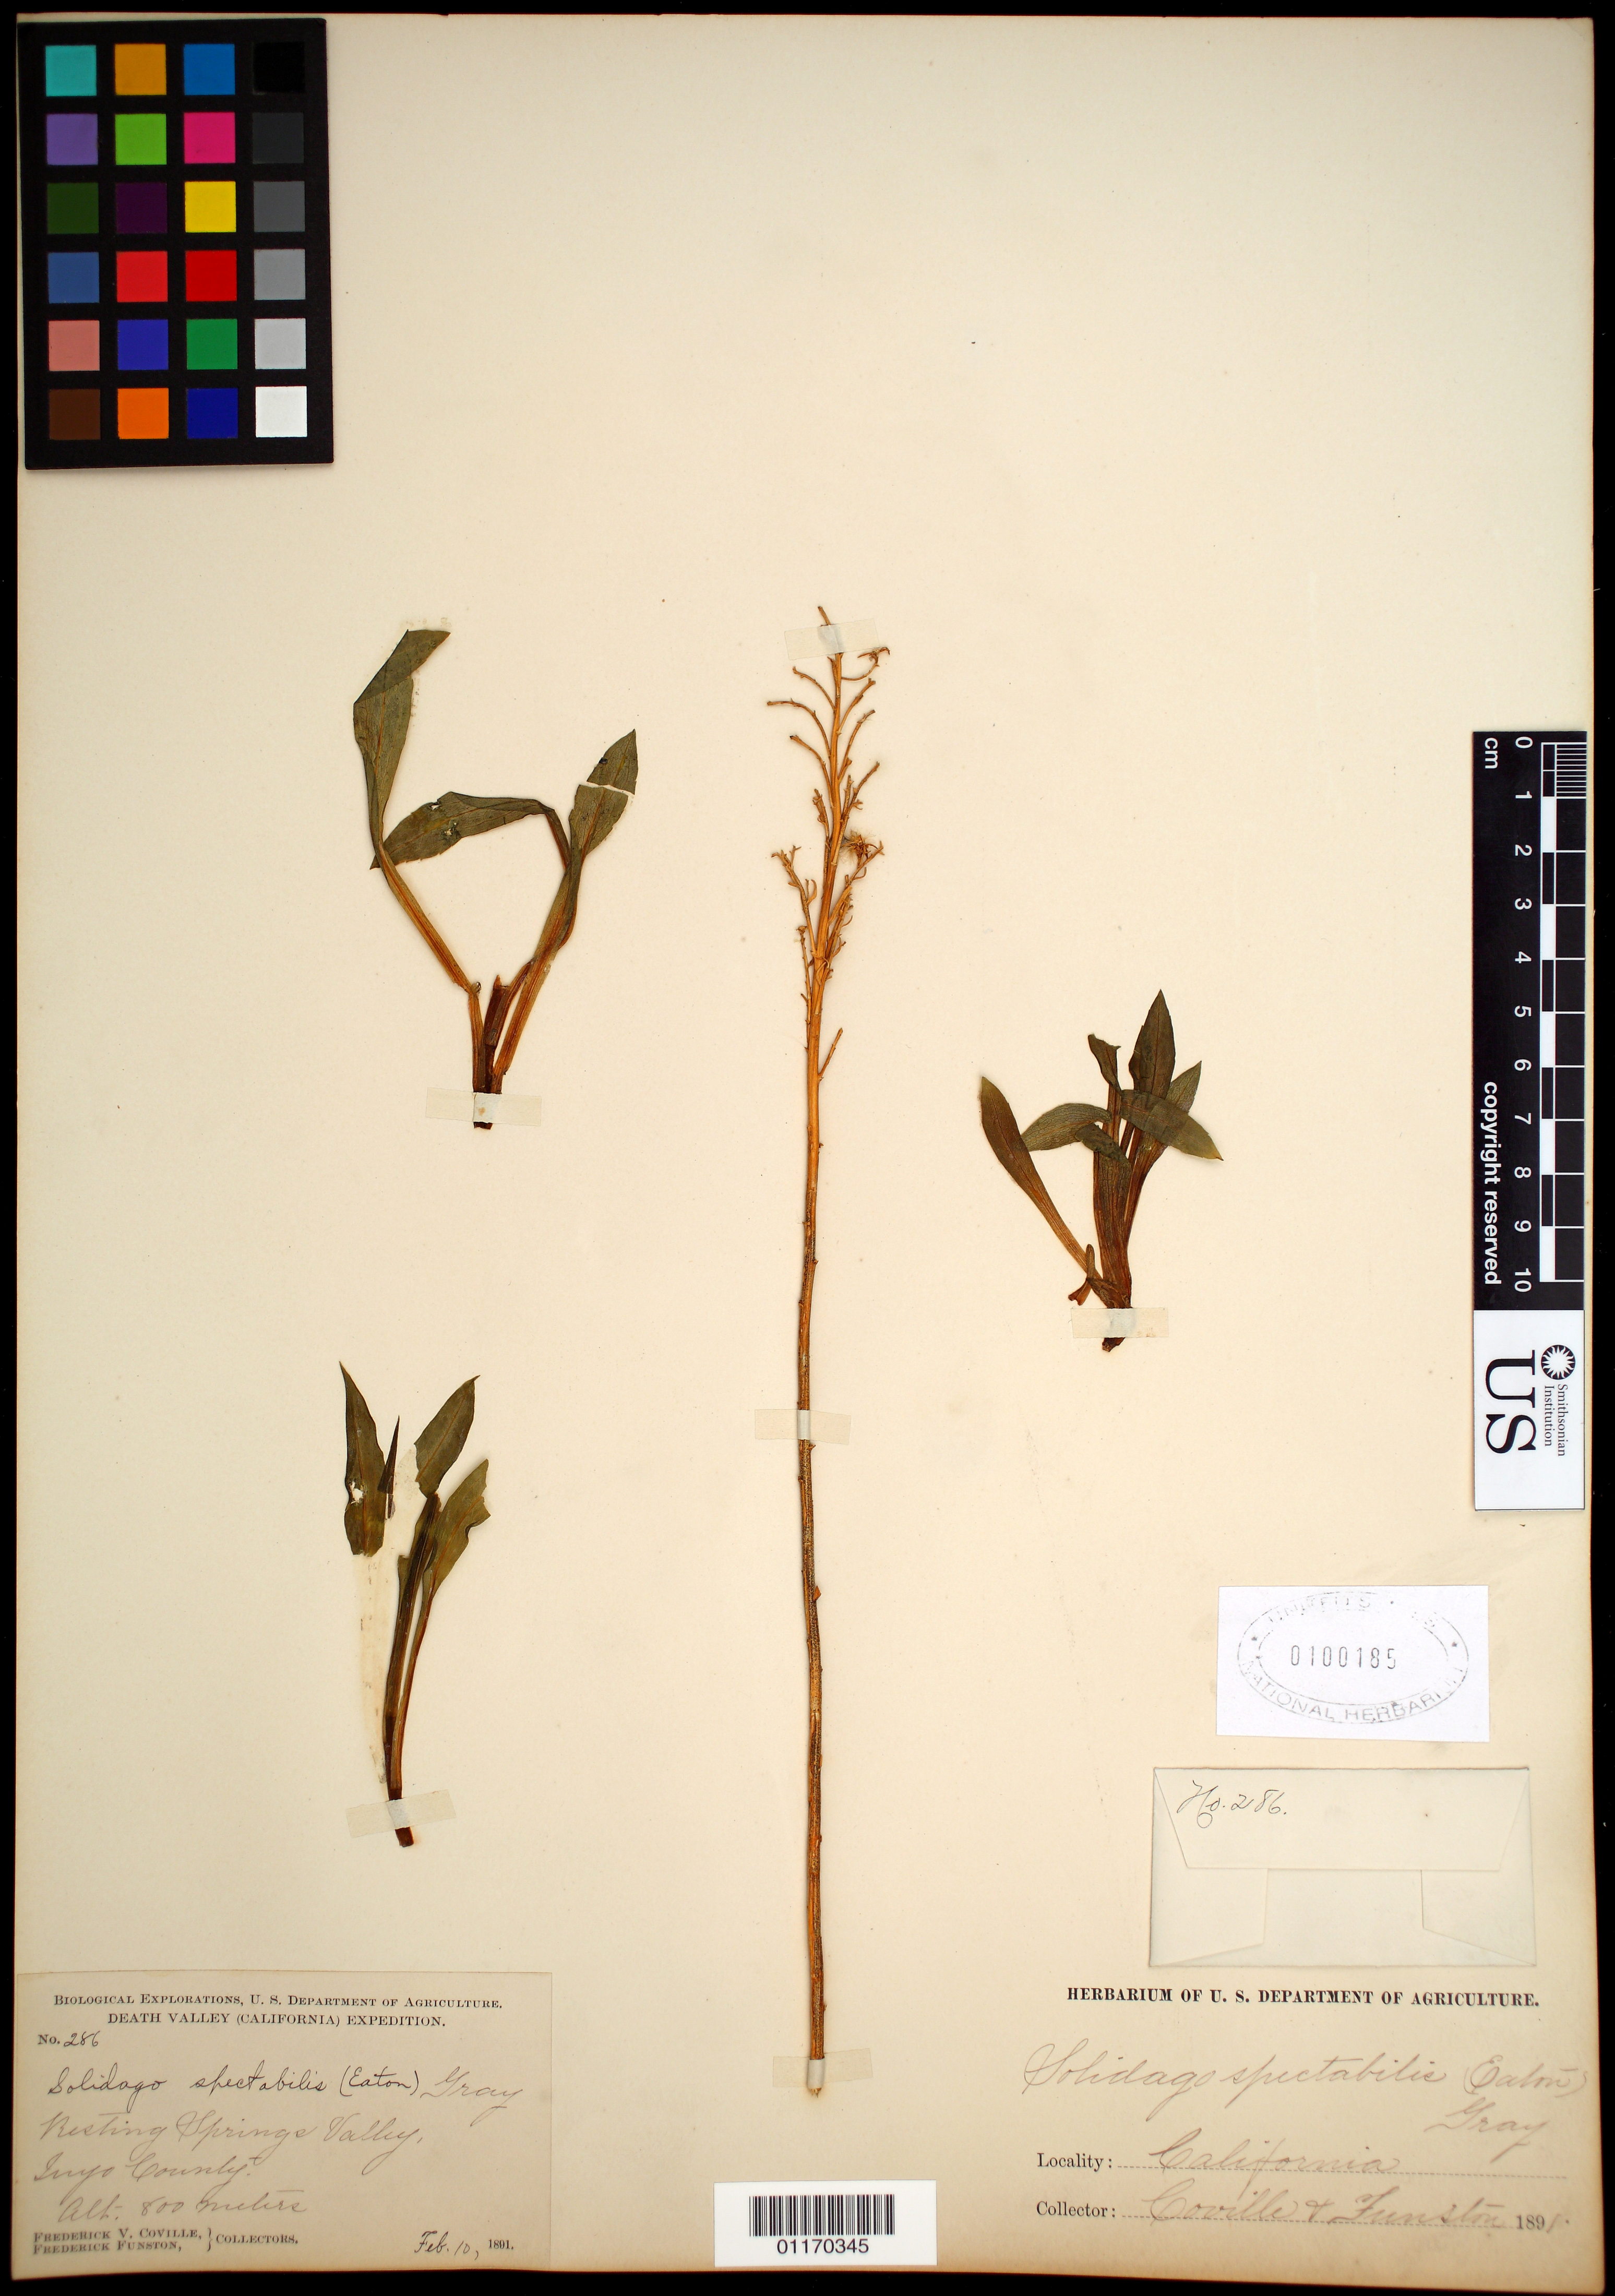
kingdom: Plantae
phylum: Tracheophyta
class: Magnoliopsida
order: Asterales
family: Asteraceae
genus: Solidago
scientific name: Solidago spectabilis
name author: (D.C. Eaton) A. Gray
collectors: F. V. Coville & F. Funston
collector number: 286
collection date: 1891-02-10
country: United States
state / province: California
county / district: Inyo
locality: Resting Spring Valley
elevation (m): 800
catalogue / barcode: US 100185